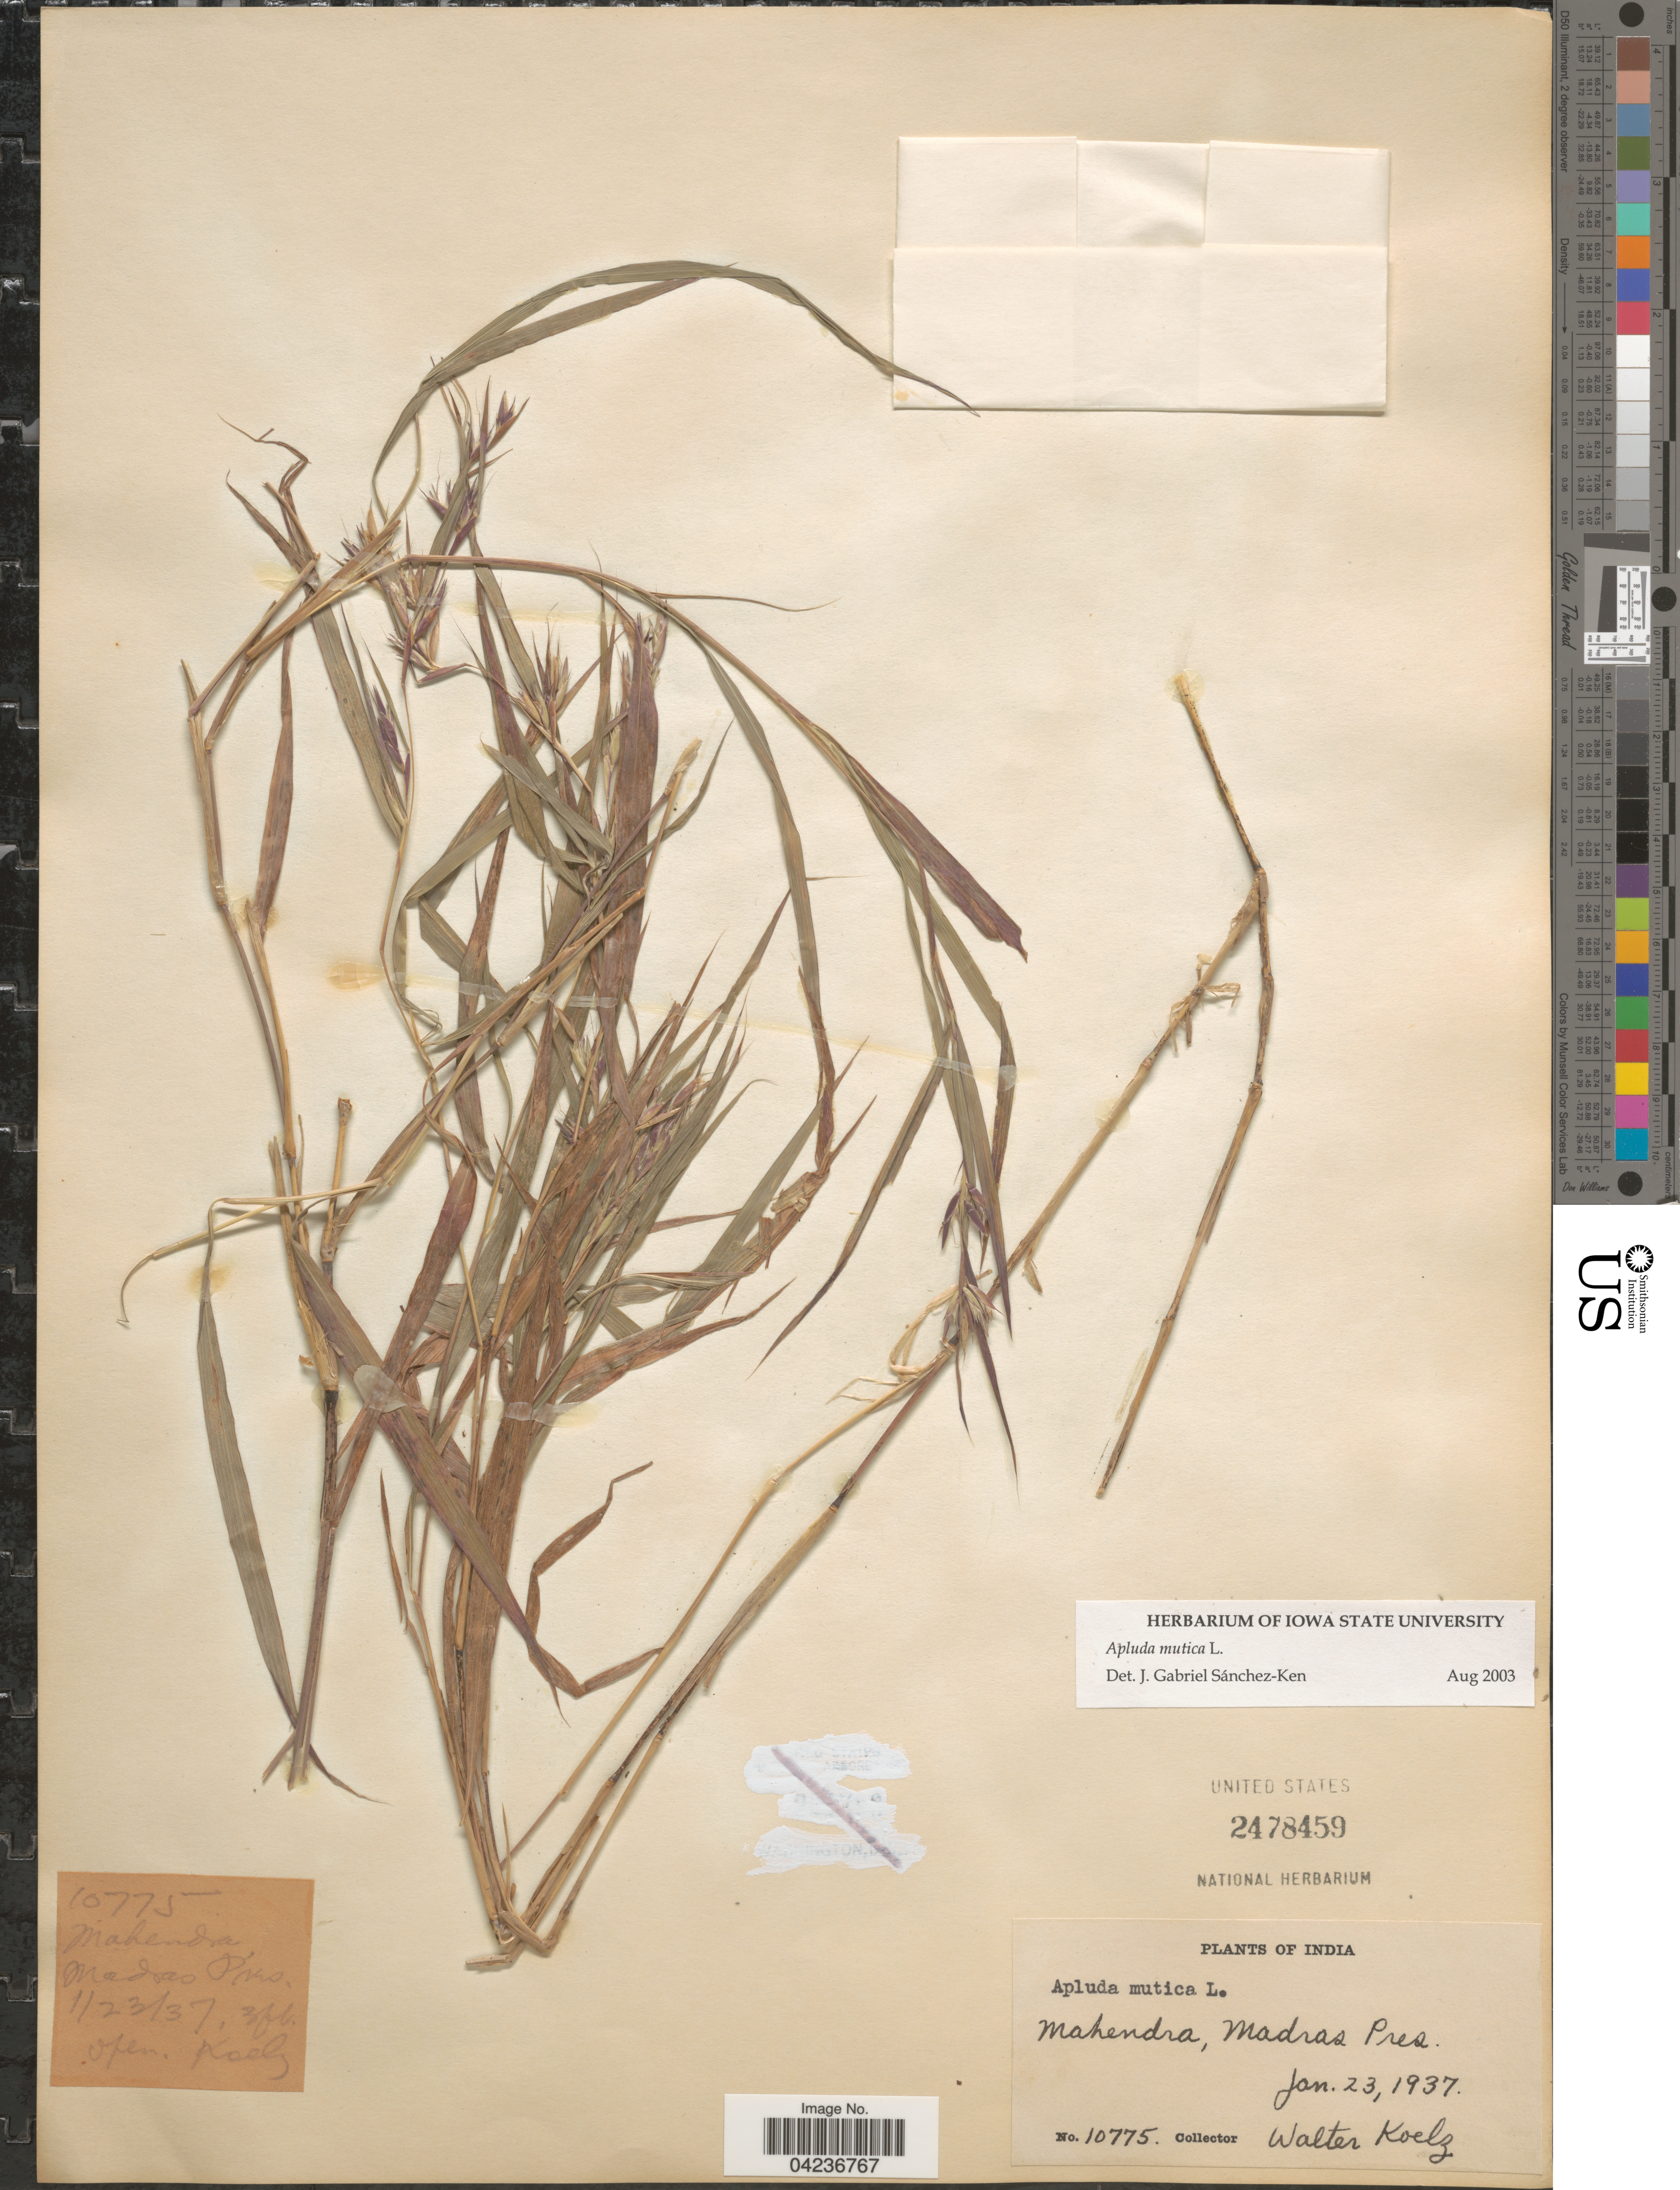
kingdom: Plantae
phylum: Tracheophyta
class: Liliopsida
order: Poales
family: Poaceae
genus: Apluda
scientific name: Apluda mutica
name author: L.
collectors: W. N. Koelz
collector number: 10775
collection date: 1937-01-23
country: India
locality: Mahendra, Madras Pres.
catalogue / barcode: US 2478459